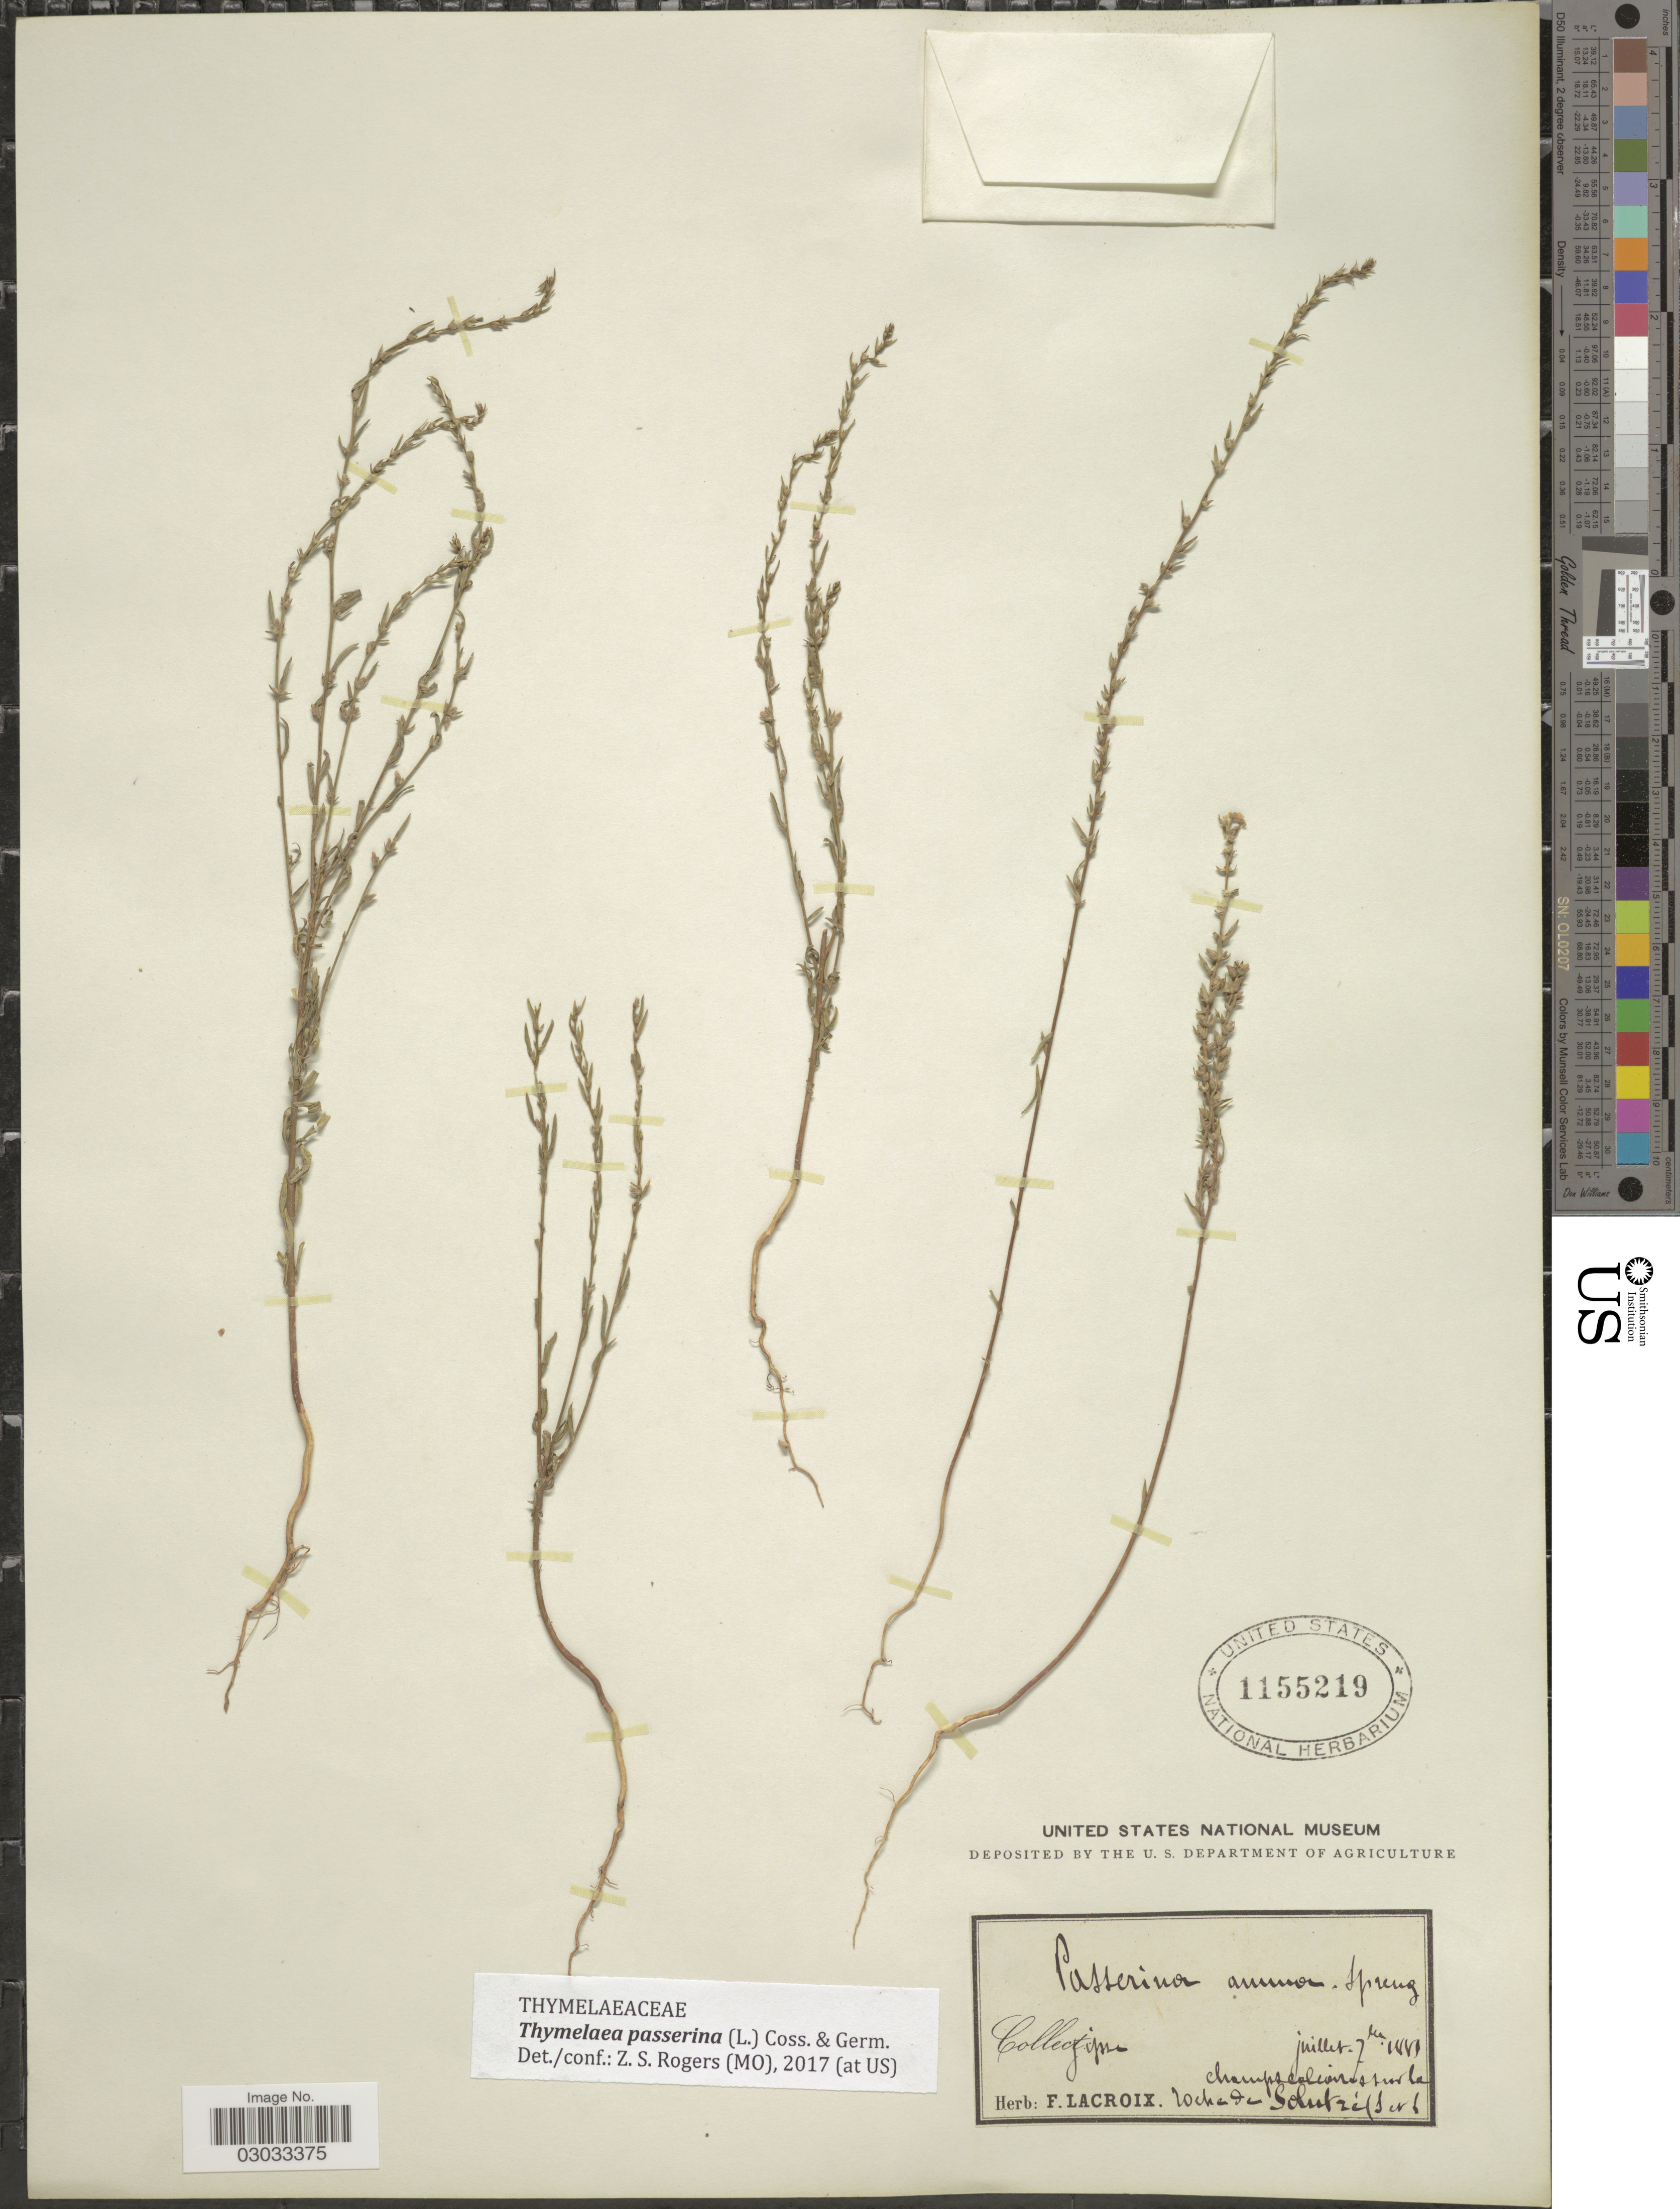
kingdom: Plantae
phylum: Tracheophyta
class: Magnoliopsida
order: Malvales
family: Thymelaeaceae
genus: Thymelaea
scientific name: Thymelaea passerina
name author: (L.) Coss. & Germ.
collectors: ex herb. F. Lacroix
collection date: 1881-07-07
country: Switzerland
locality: Champs calcaires sur la lock de Switzerland.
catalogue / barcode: US 1155219